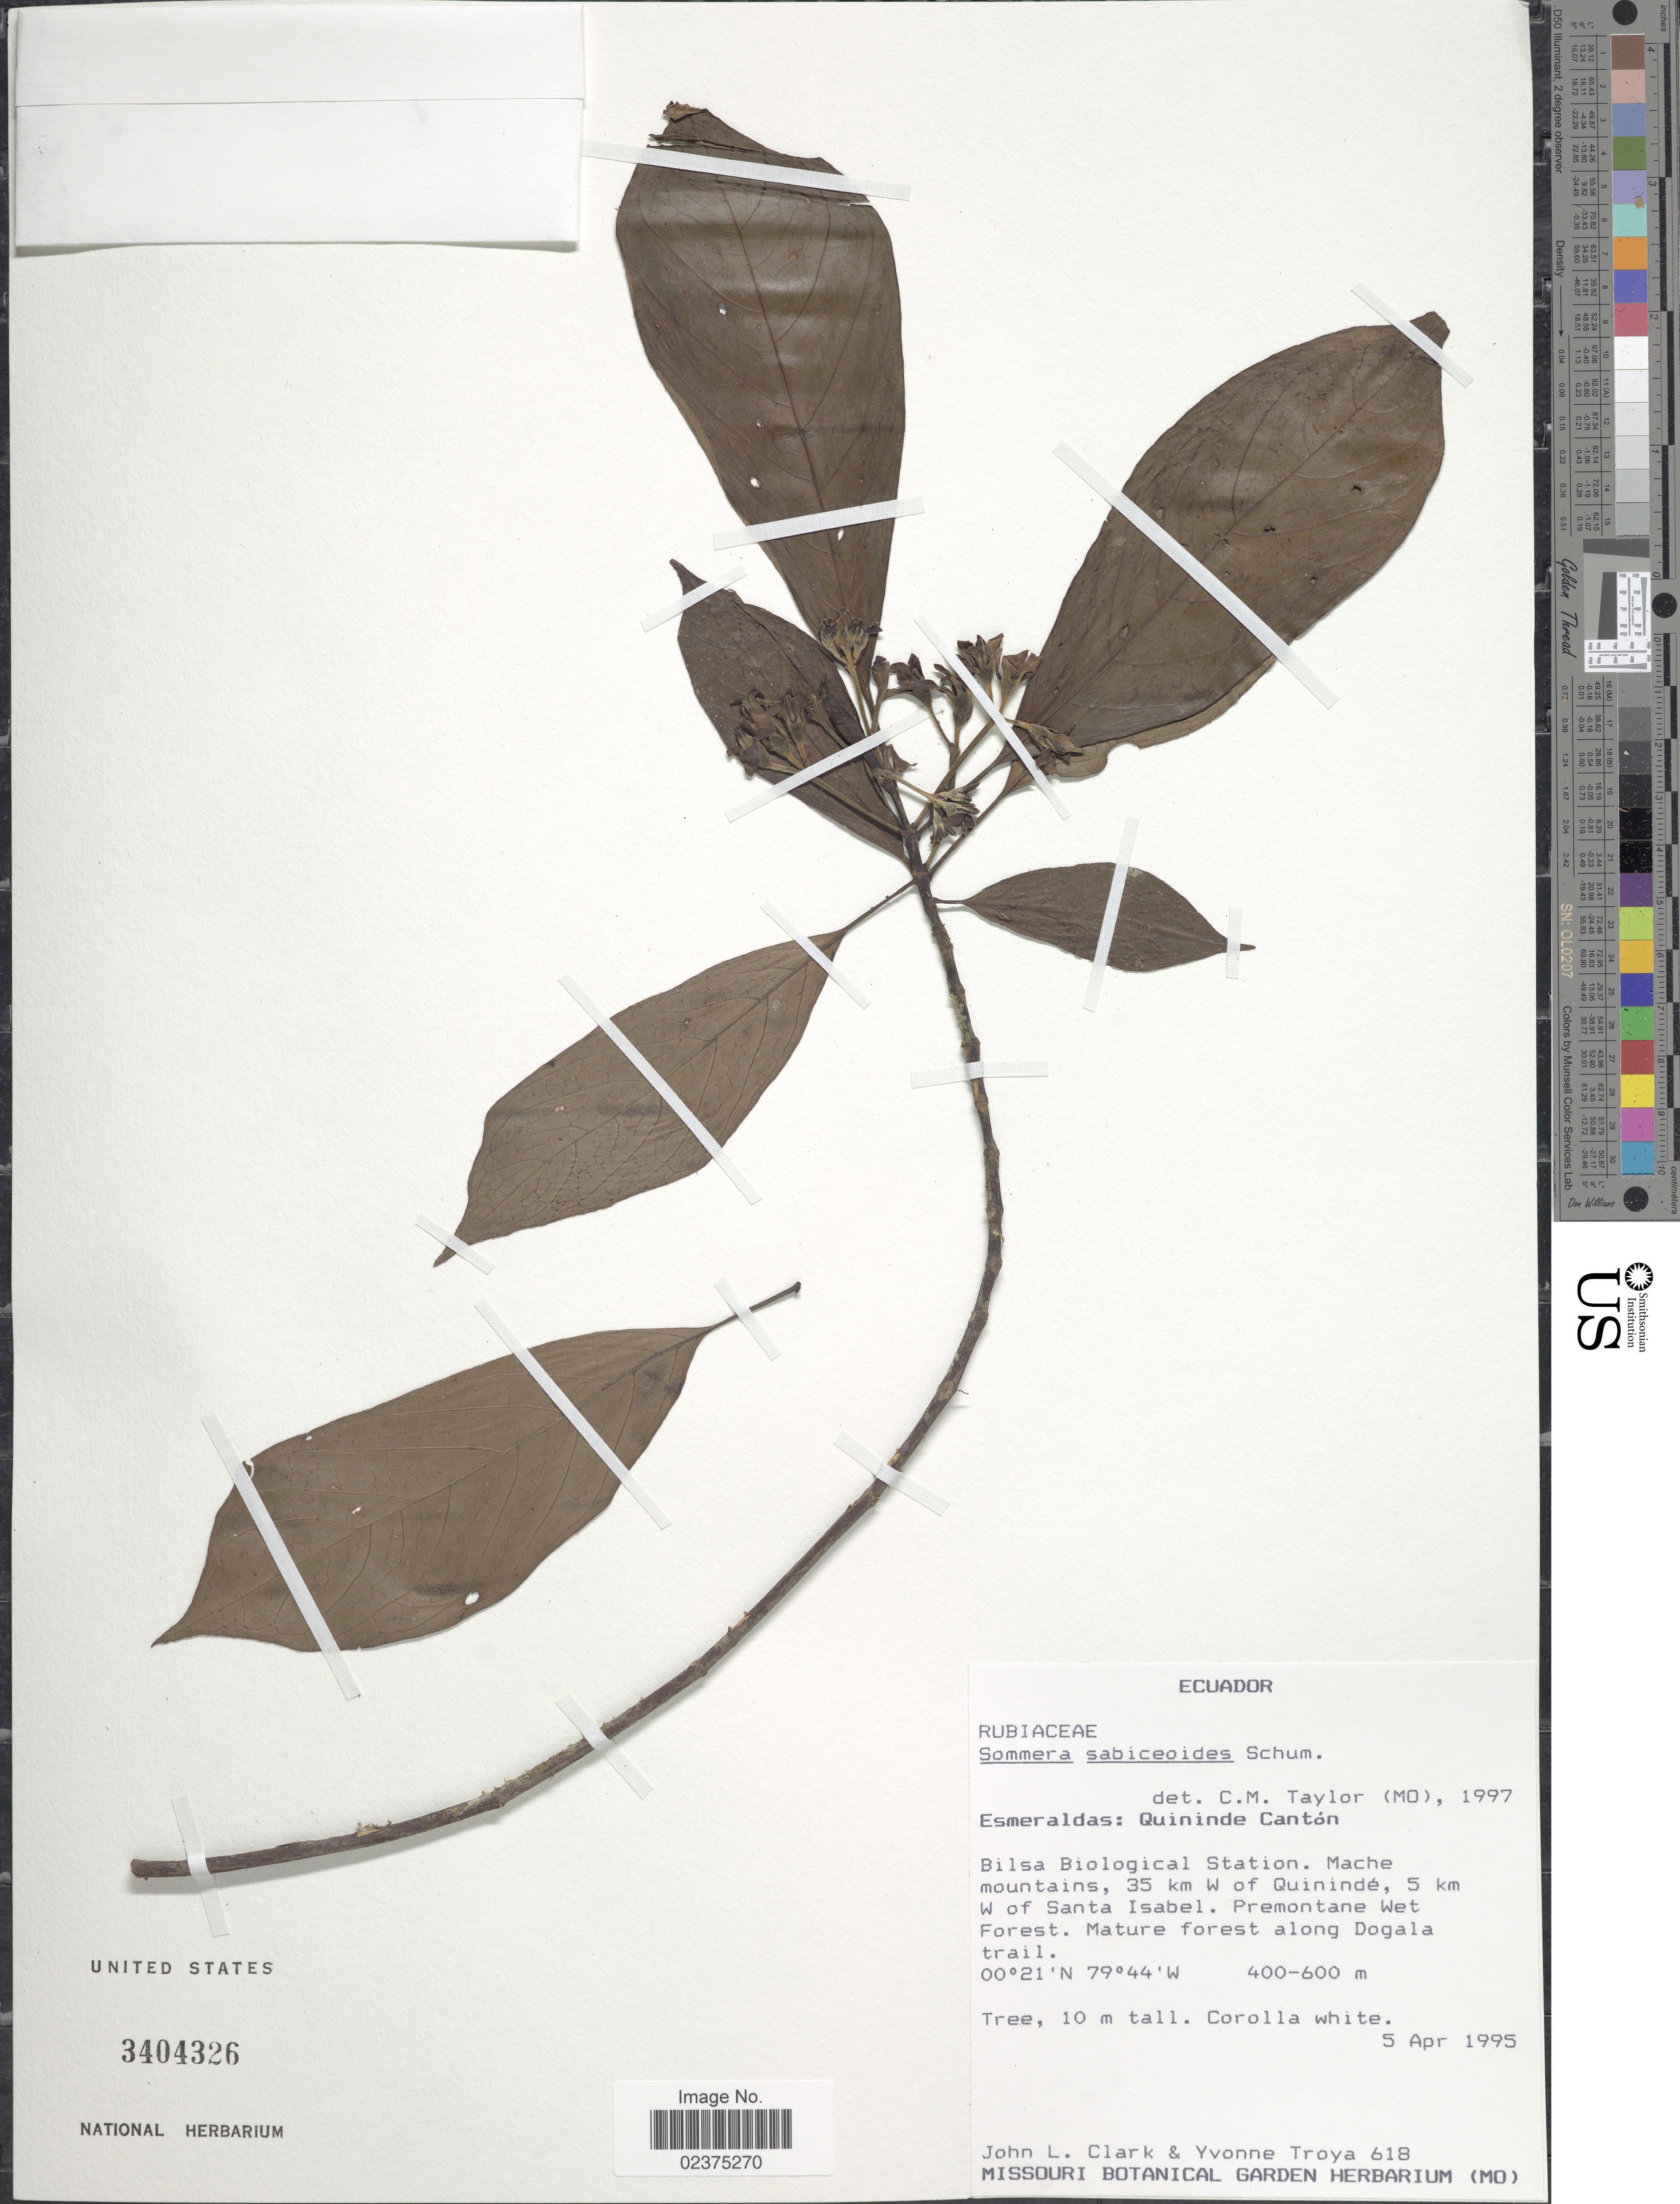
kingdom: Plantae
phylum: Tracheophyta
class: Magnoliopsida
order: Gentianales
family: Rubiaceae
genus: Sommera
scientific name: Sommera sabiceoides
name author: K. Schum.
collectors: J. L. Clark & Y. Troya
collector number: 618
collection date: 1995-04-05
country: Ecuador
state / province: Esmeraldas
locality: Quininde Cantón, Bilsa Biological station. Mache mountains, 35 km W of Quinindé, 5 km W of Santa Isabela. Premontane Wet Forest. Mature forest along Dogala trail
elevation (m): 400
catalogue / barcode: US 3404326